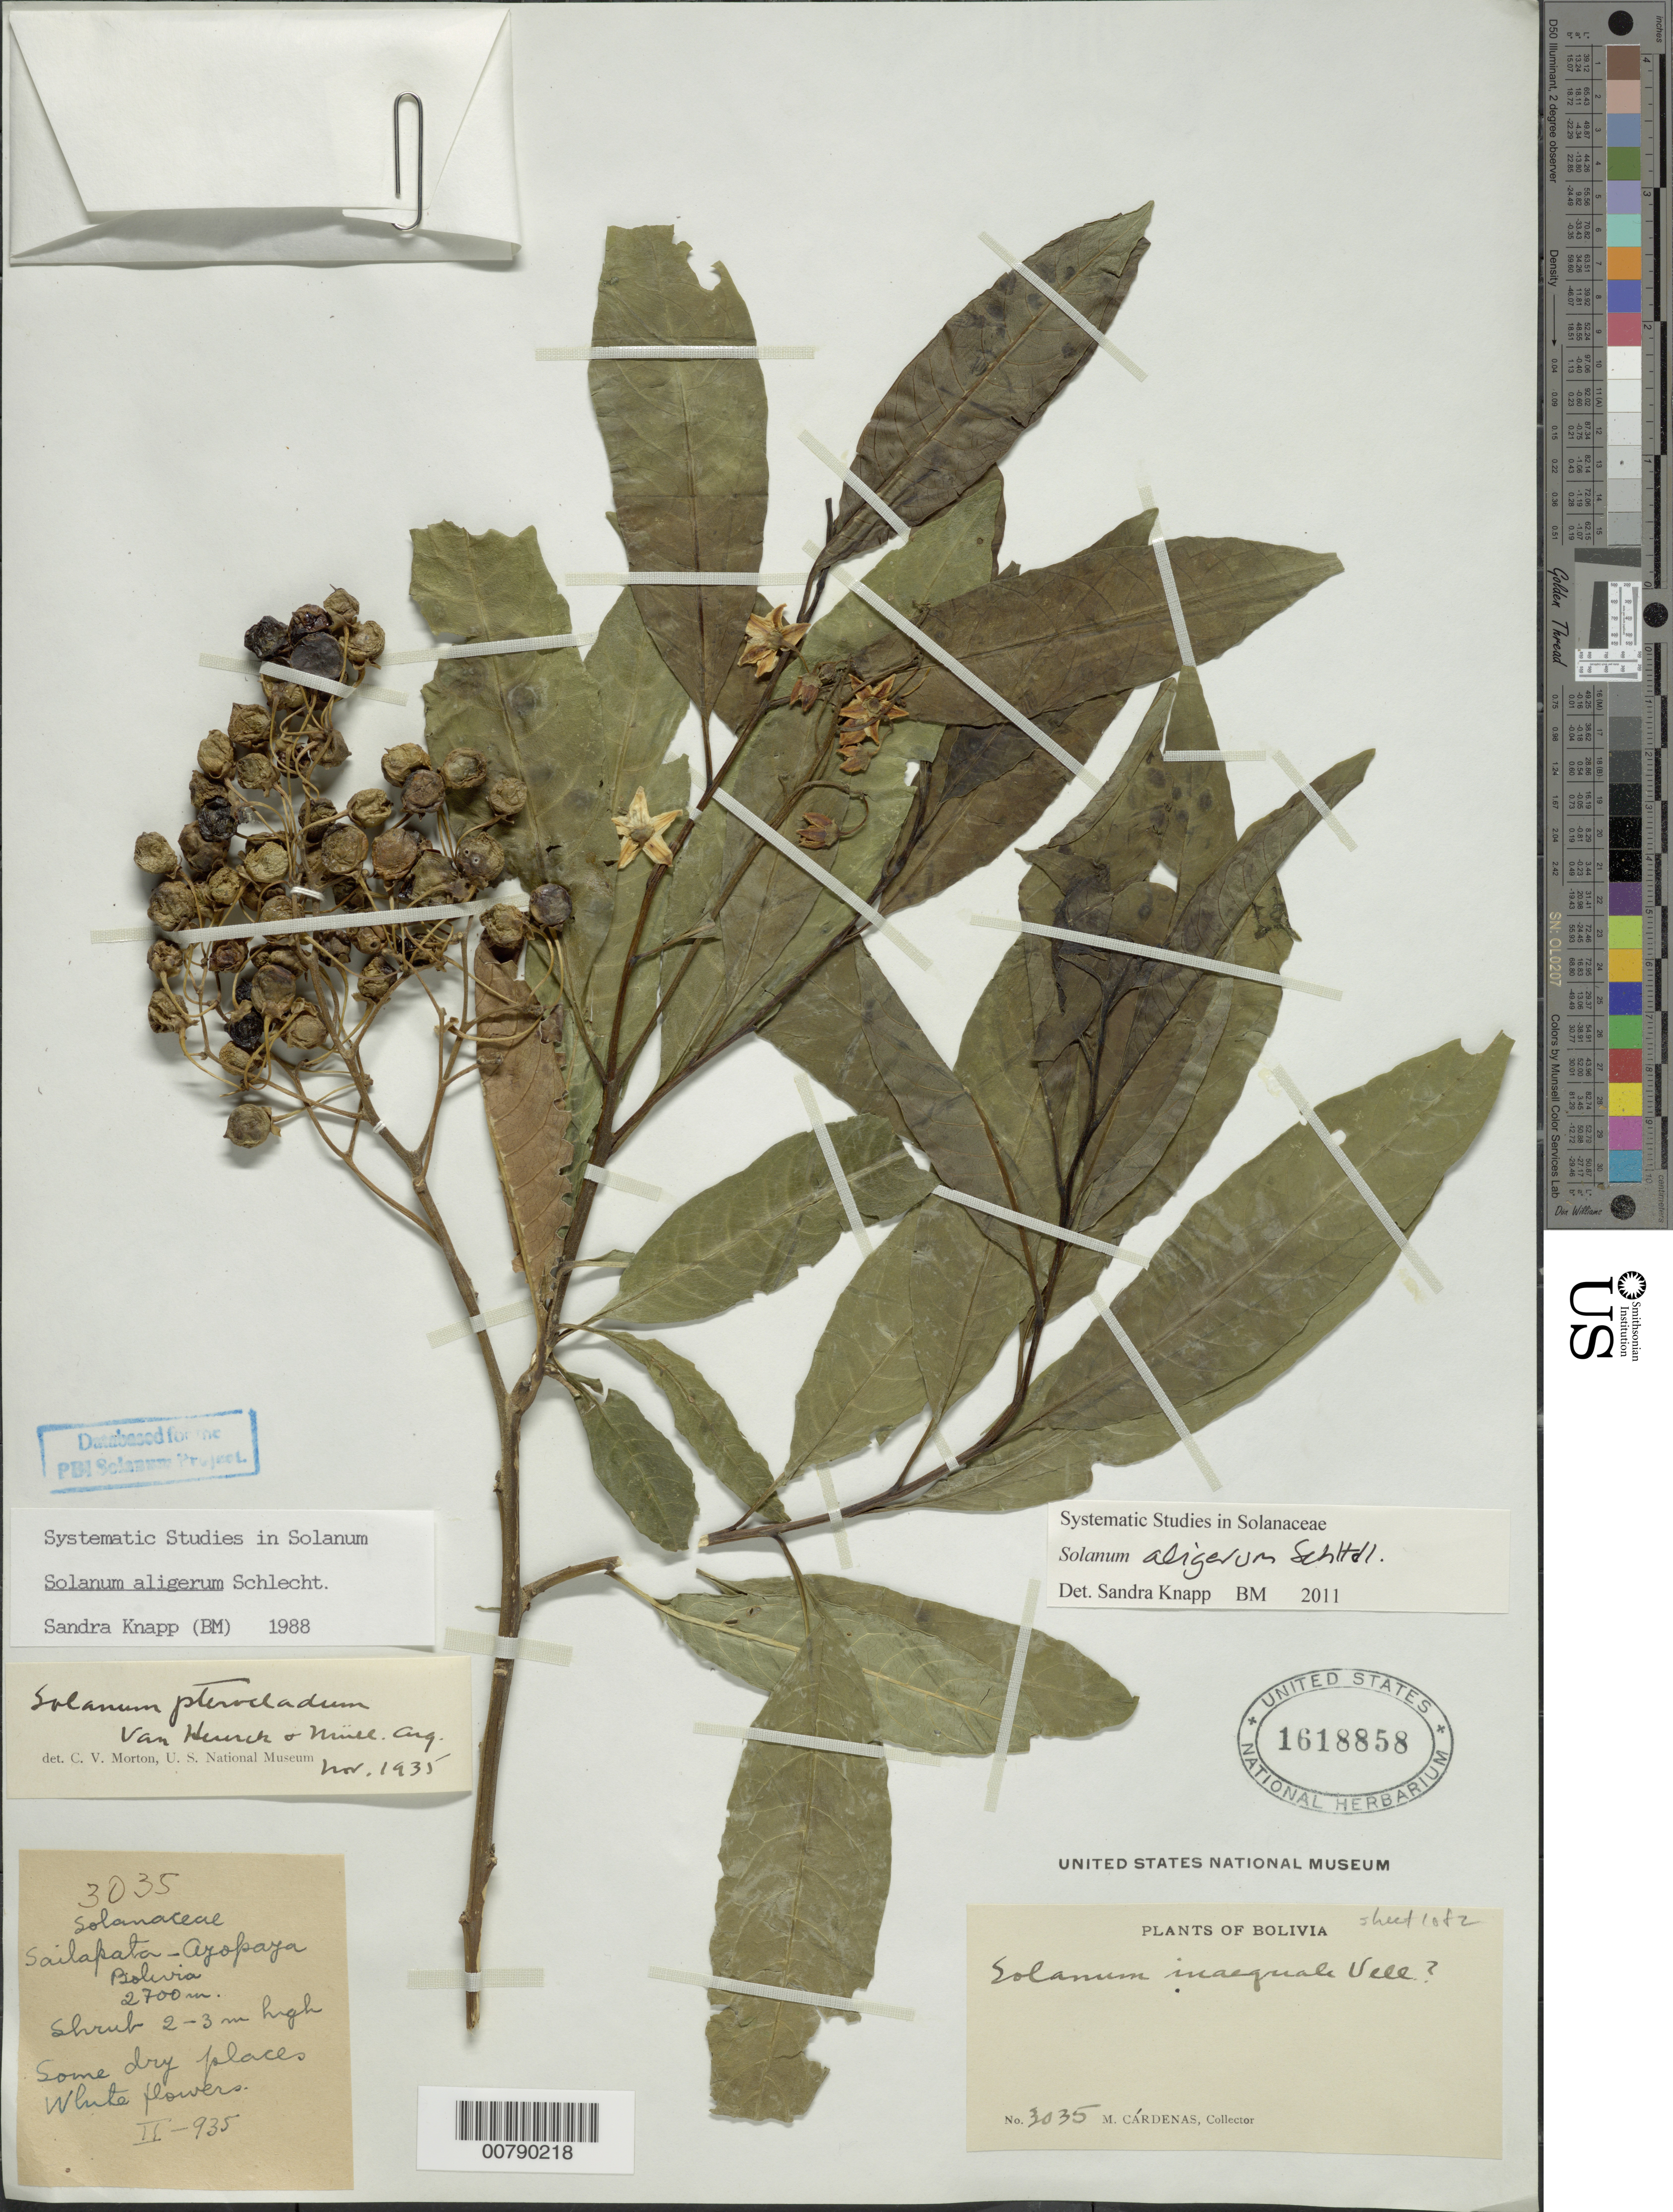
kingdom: Plantae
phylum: Tracheophyta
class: Magnoliopsida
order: Solanales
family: Solanaceae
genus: Solanum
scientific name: Solanum aligerum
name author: Schltdl.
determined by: Knapp, S. D.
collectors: M. Cárdenas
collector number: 3035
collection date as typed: Feb 1935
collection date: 1935-02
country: Bolivia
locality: Sailapata-Ayopaya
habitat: some dry places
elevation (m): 2700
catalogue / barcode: US 1618858